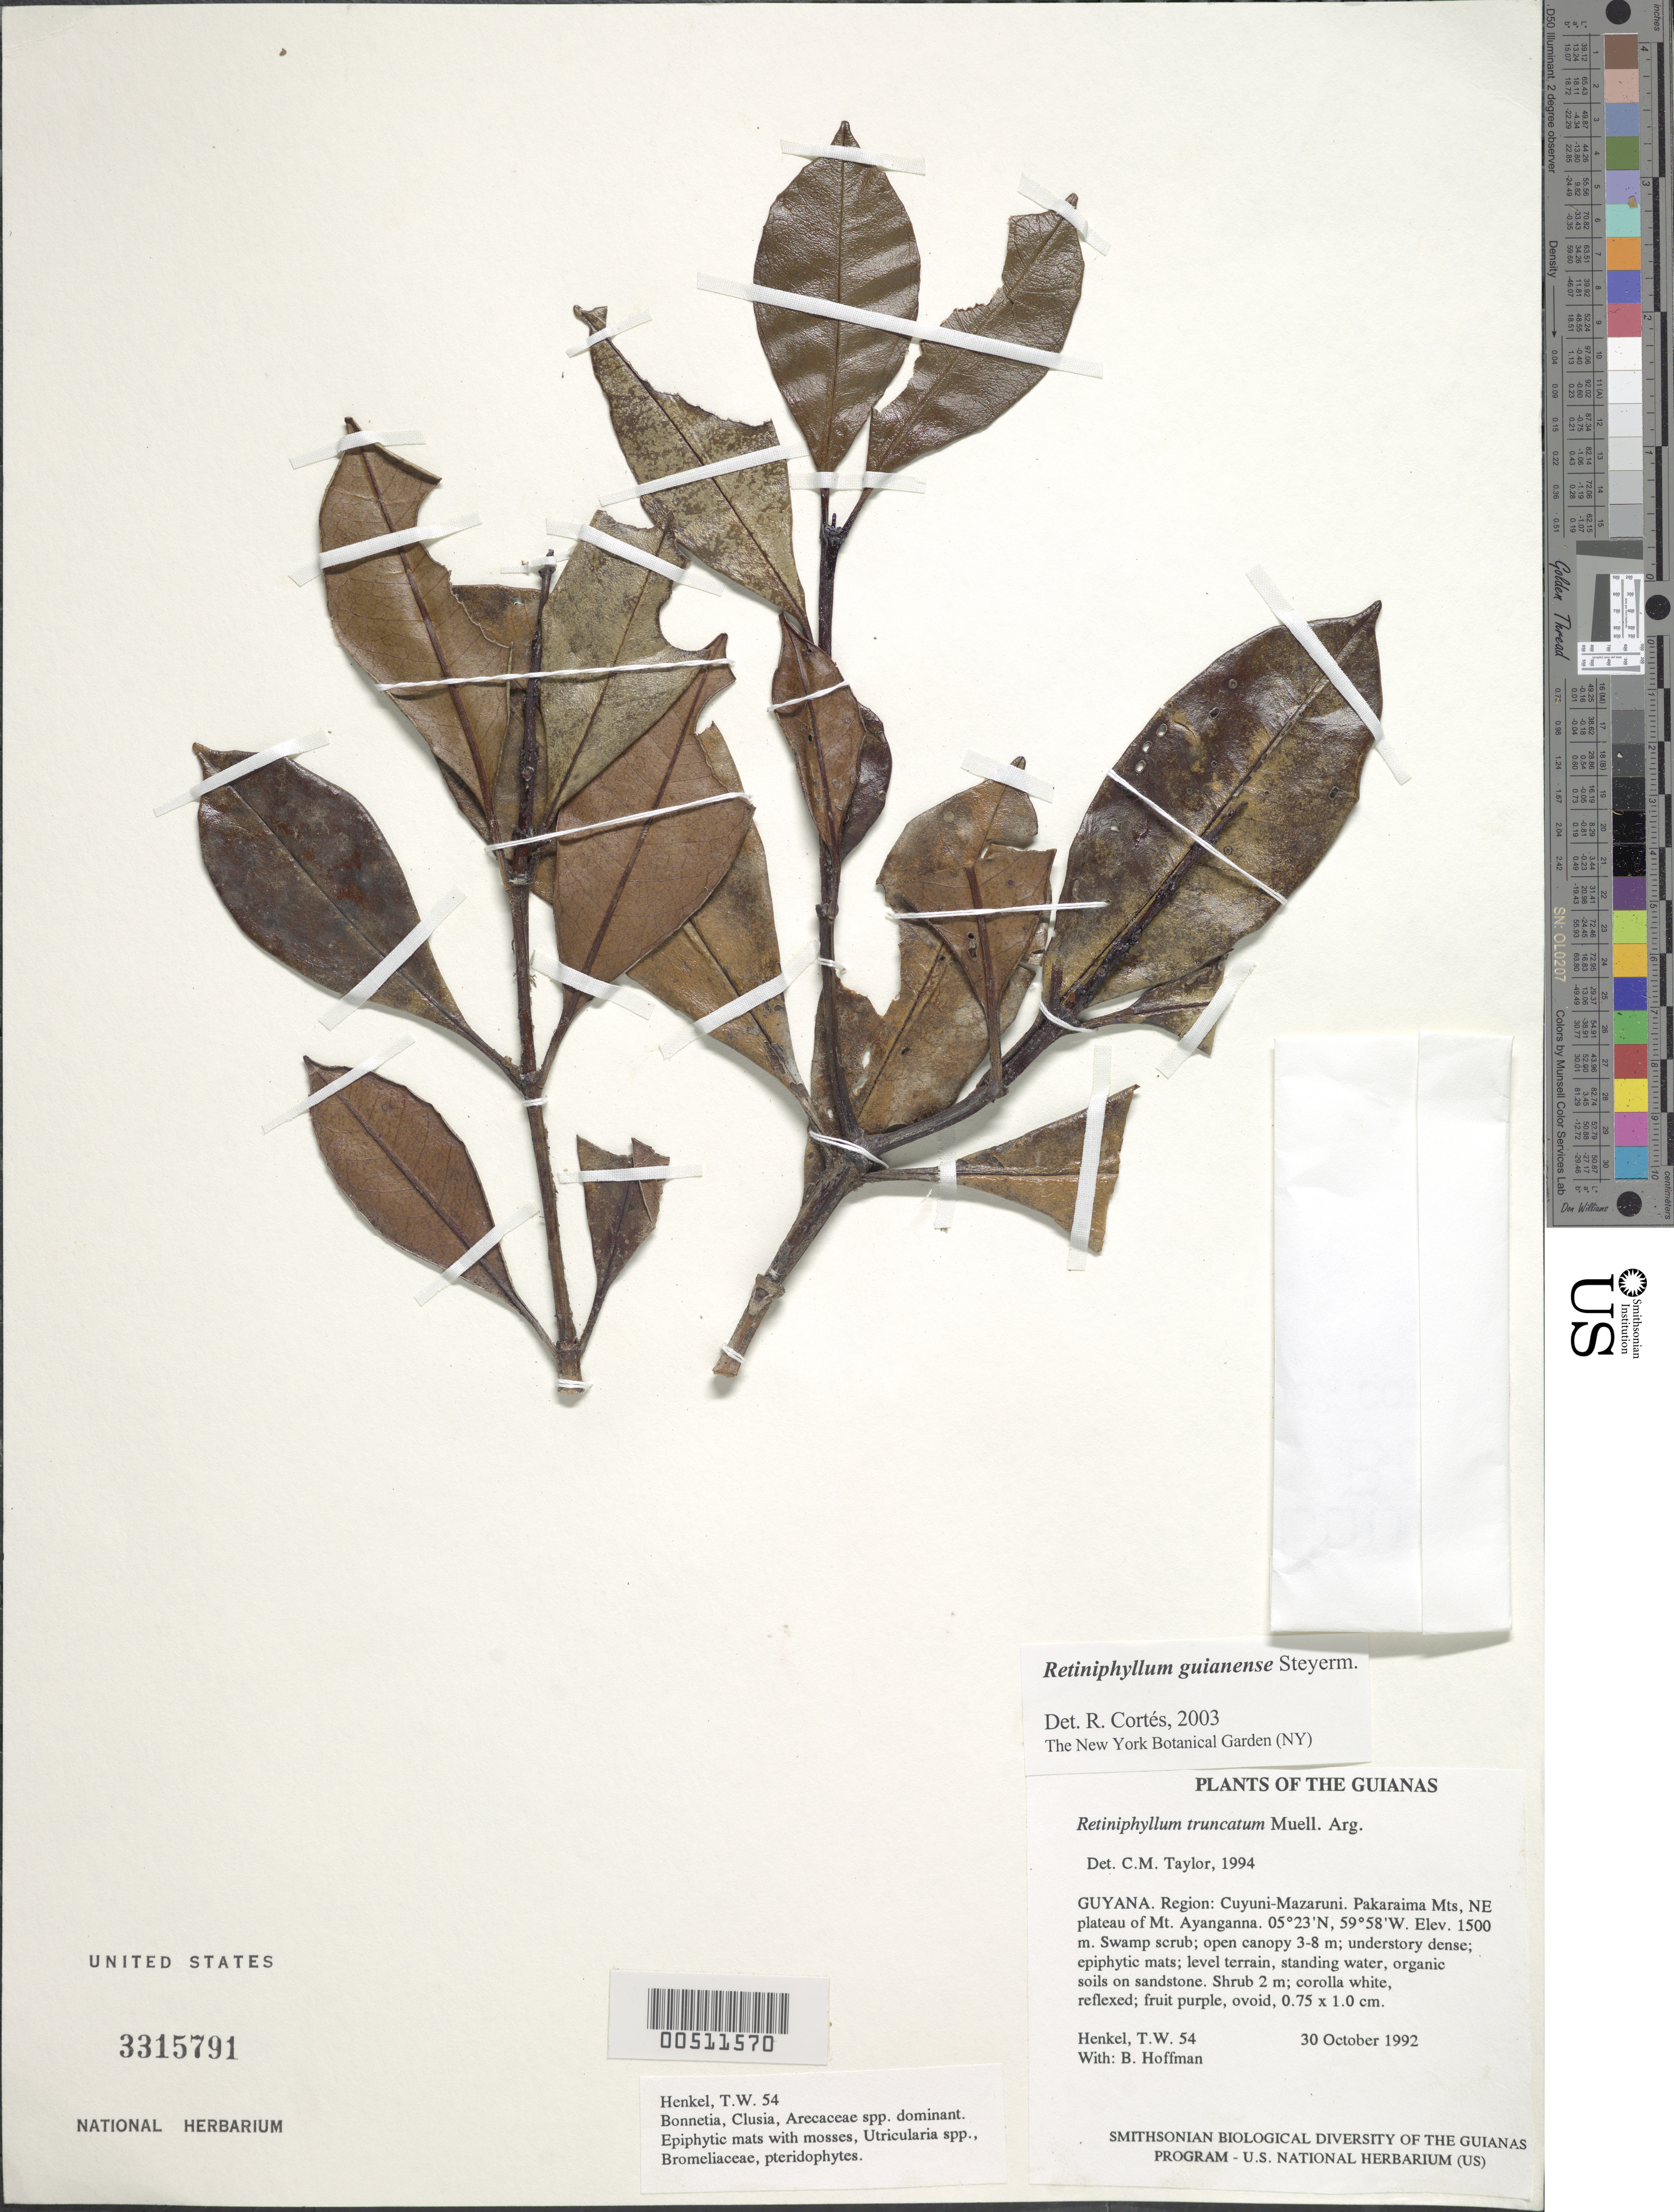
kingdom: Plantae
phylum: Tracheophyta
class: Magnoliopsida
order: Gentianales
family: Rubiaceae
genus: Retiniphyllum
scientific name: Retiniphyllum guianense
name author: Steyerm.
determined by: Cortes R., G.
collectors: T. Henkel & B. Hoffman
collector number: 54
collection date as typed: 30 October 1992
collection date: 1992-10-30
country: Guyana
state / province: Cuyuni-Mazaruni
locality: Pakaraima Mts, NE plateau of Mt. Ayanganna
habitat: Swamp scrub; open canopy 3-8 m; understory dense; epiphytic mats; level terrain, standing water, organic soils on sandstone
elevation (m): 1500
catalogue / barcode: US 3315791